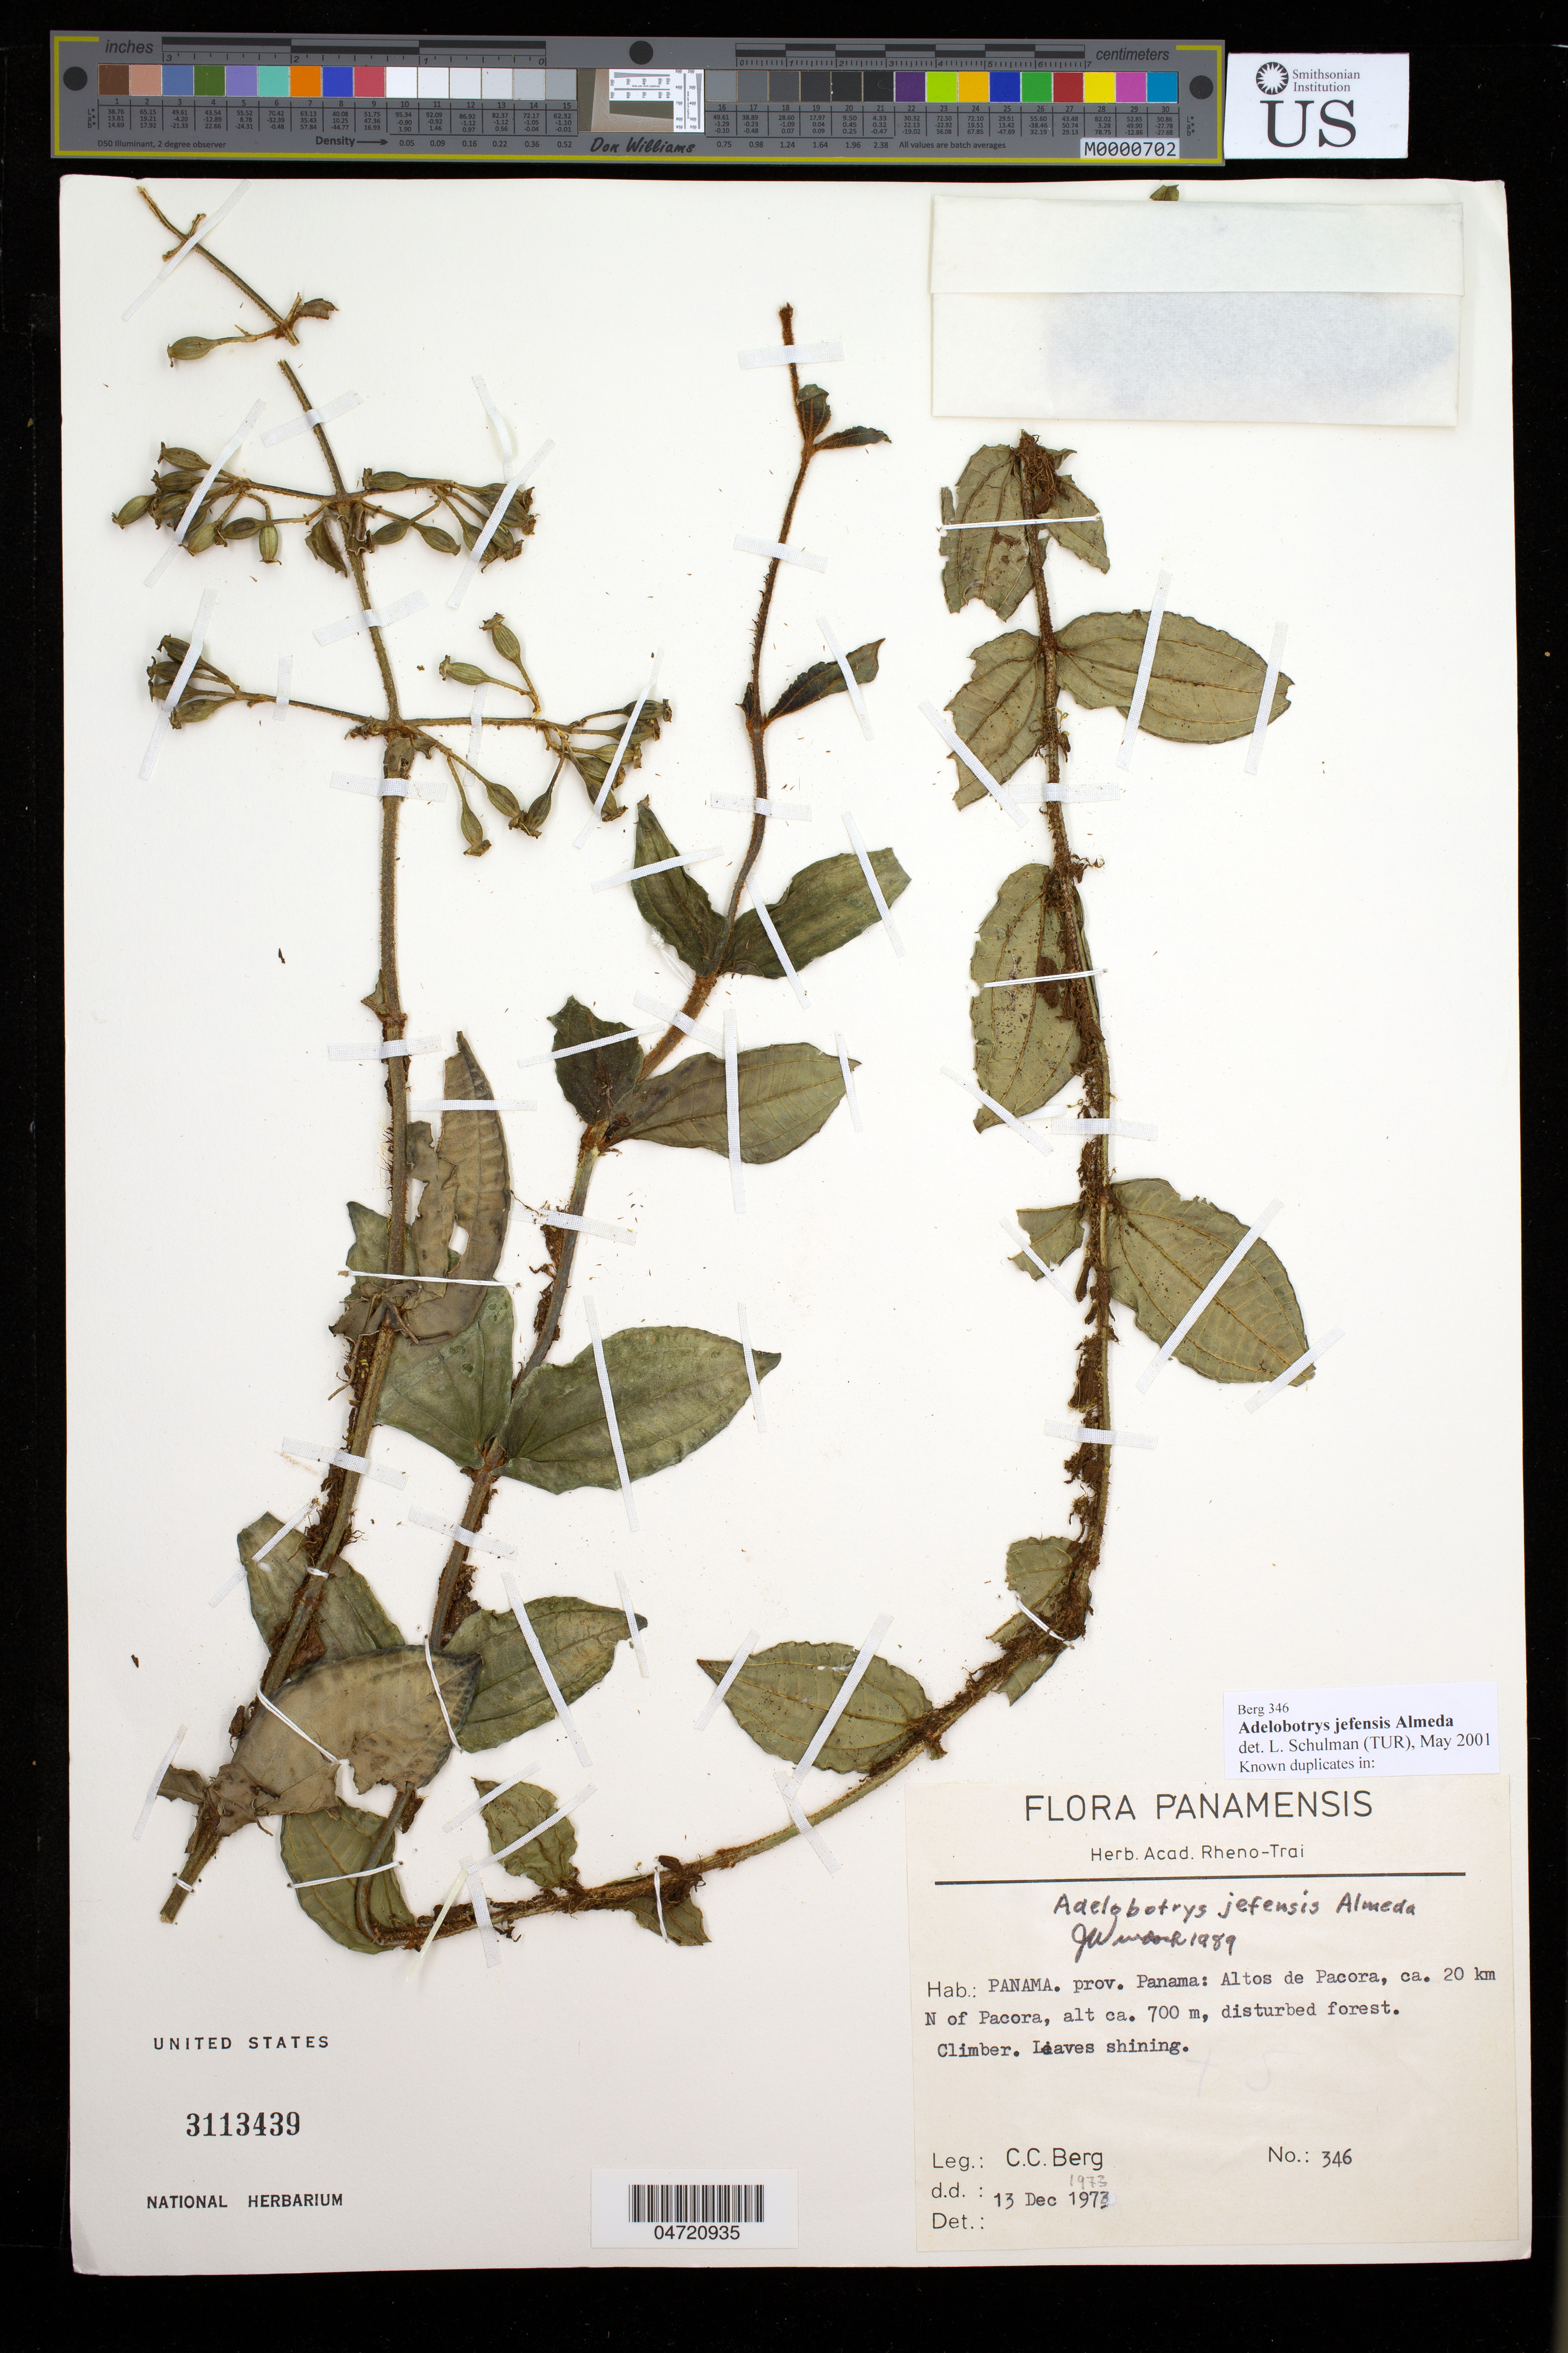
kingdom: Plantae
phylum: Tracheophyta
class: Magnoliopsida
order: Myrtales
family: Melastomataceae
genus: Adelobotrys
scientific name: Adelobotrys jefensis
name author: Almeda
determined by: Schulman, Leif, (TUR), University of Turku (FINLAND)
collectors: C. C. Berg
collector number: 346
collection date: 1973-12-13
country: Panama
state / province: Panama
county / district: Panamá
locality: Altos de Pacora, 20 km N of Pacora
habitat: Disturbed forest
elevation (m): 700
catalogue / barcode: US 3113439